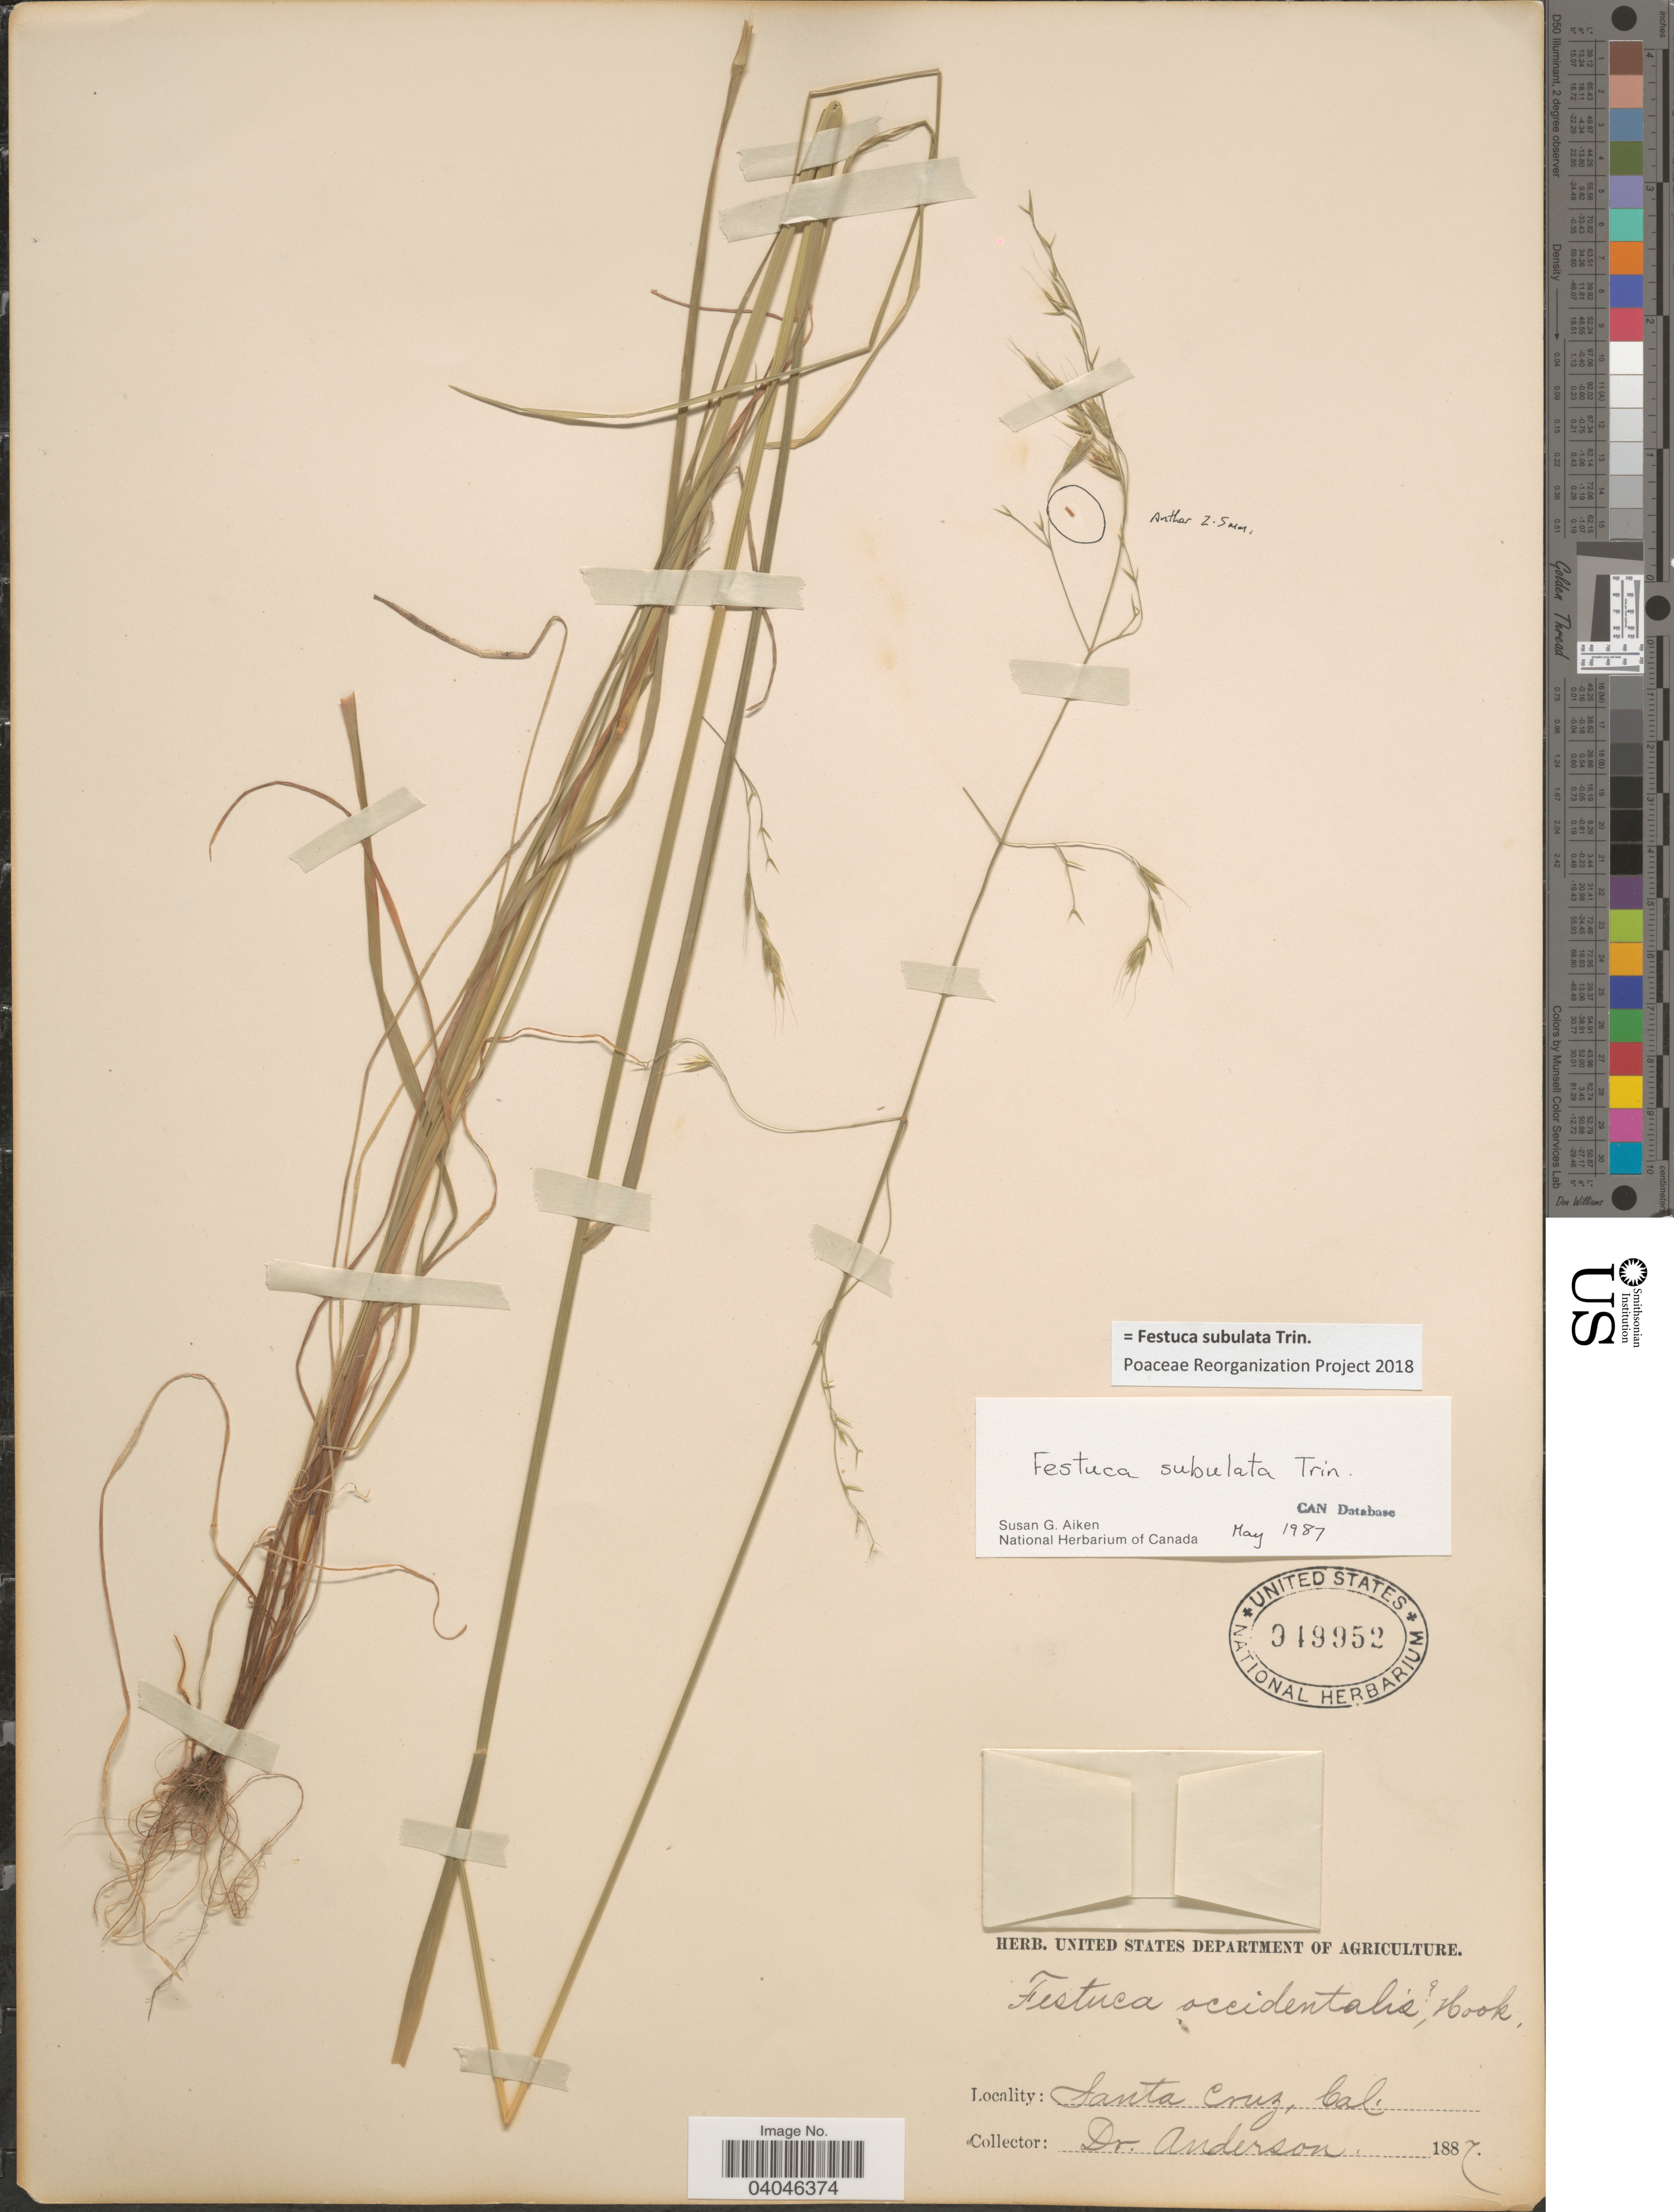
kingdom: Plantae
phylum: Tracheophyta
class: Liliopsida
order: Poales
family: Poaceae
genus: Festuca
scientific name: Festuca subulata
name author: Trin.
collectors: -. Anderson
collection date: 1887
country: United States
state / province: California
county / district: Santa Cruz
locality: Santa Cruz.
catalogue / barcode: US 949952